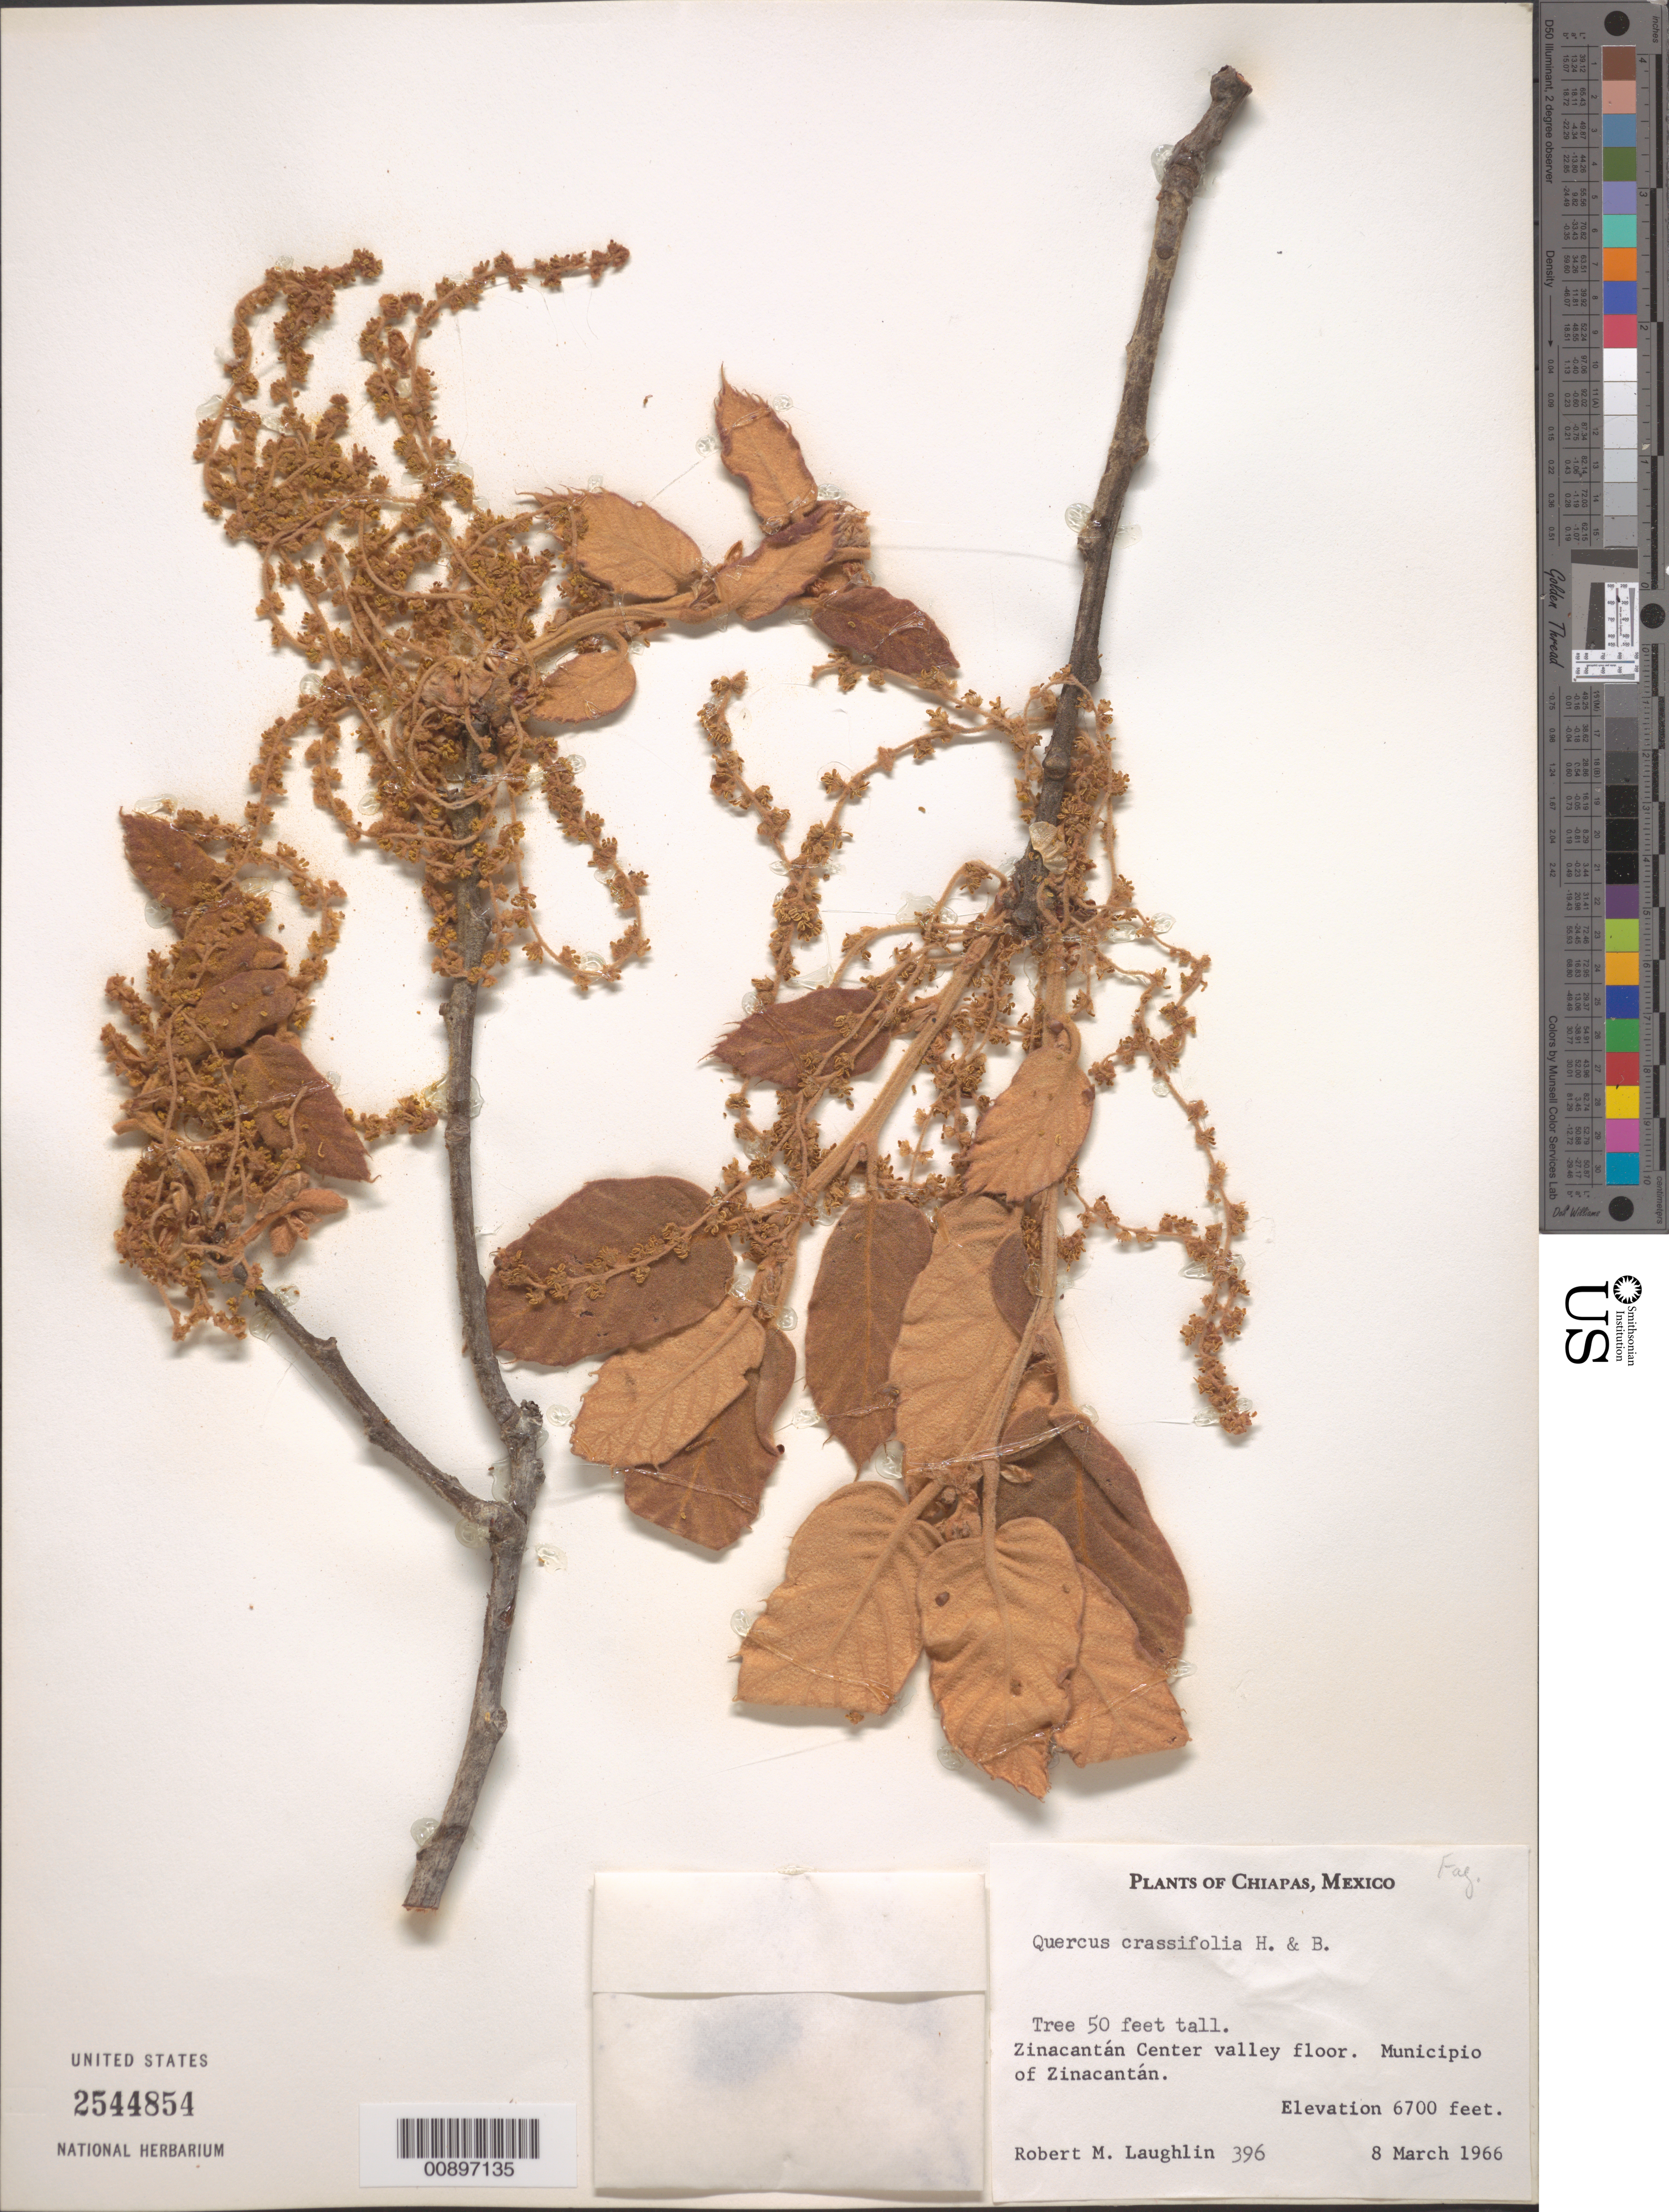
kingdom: Plantae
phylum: Tracheophyta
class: Magnoliopsida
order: Fagales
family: Fagaceae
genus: Quercus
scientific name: Quercus crassifolia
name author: Humb. & Bonpl.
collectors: R. M. Laughlin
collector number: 396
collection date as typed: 08 Mar 1966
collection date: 1966-03-08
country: Mexico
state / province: Chiapas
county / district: Zinacantán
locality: Zinacantán Center valley floor. Municipio of Zinacantán, State of Chiapas.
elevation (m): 2042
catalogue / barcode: US 2544854